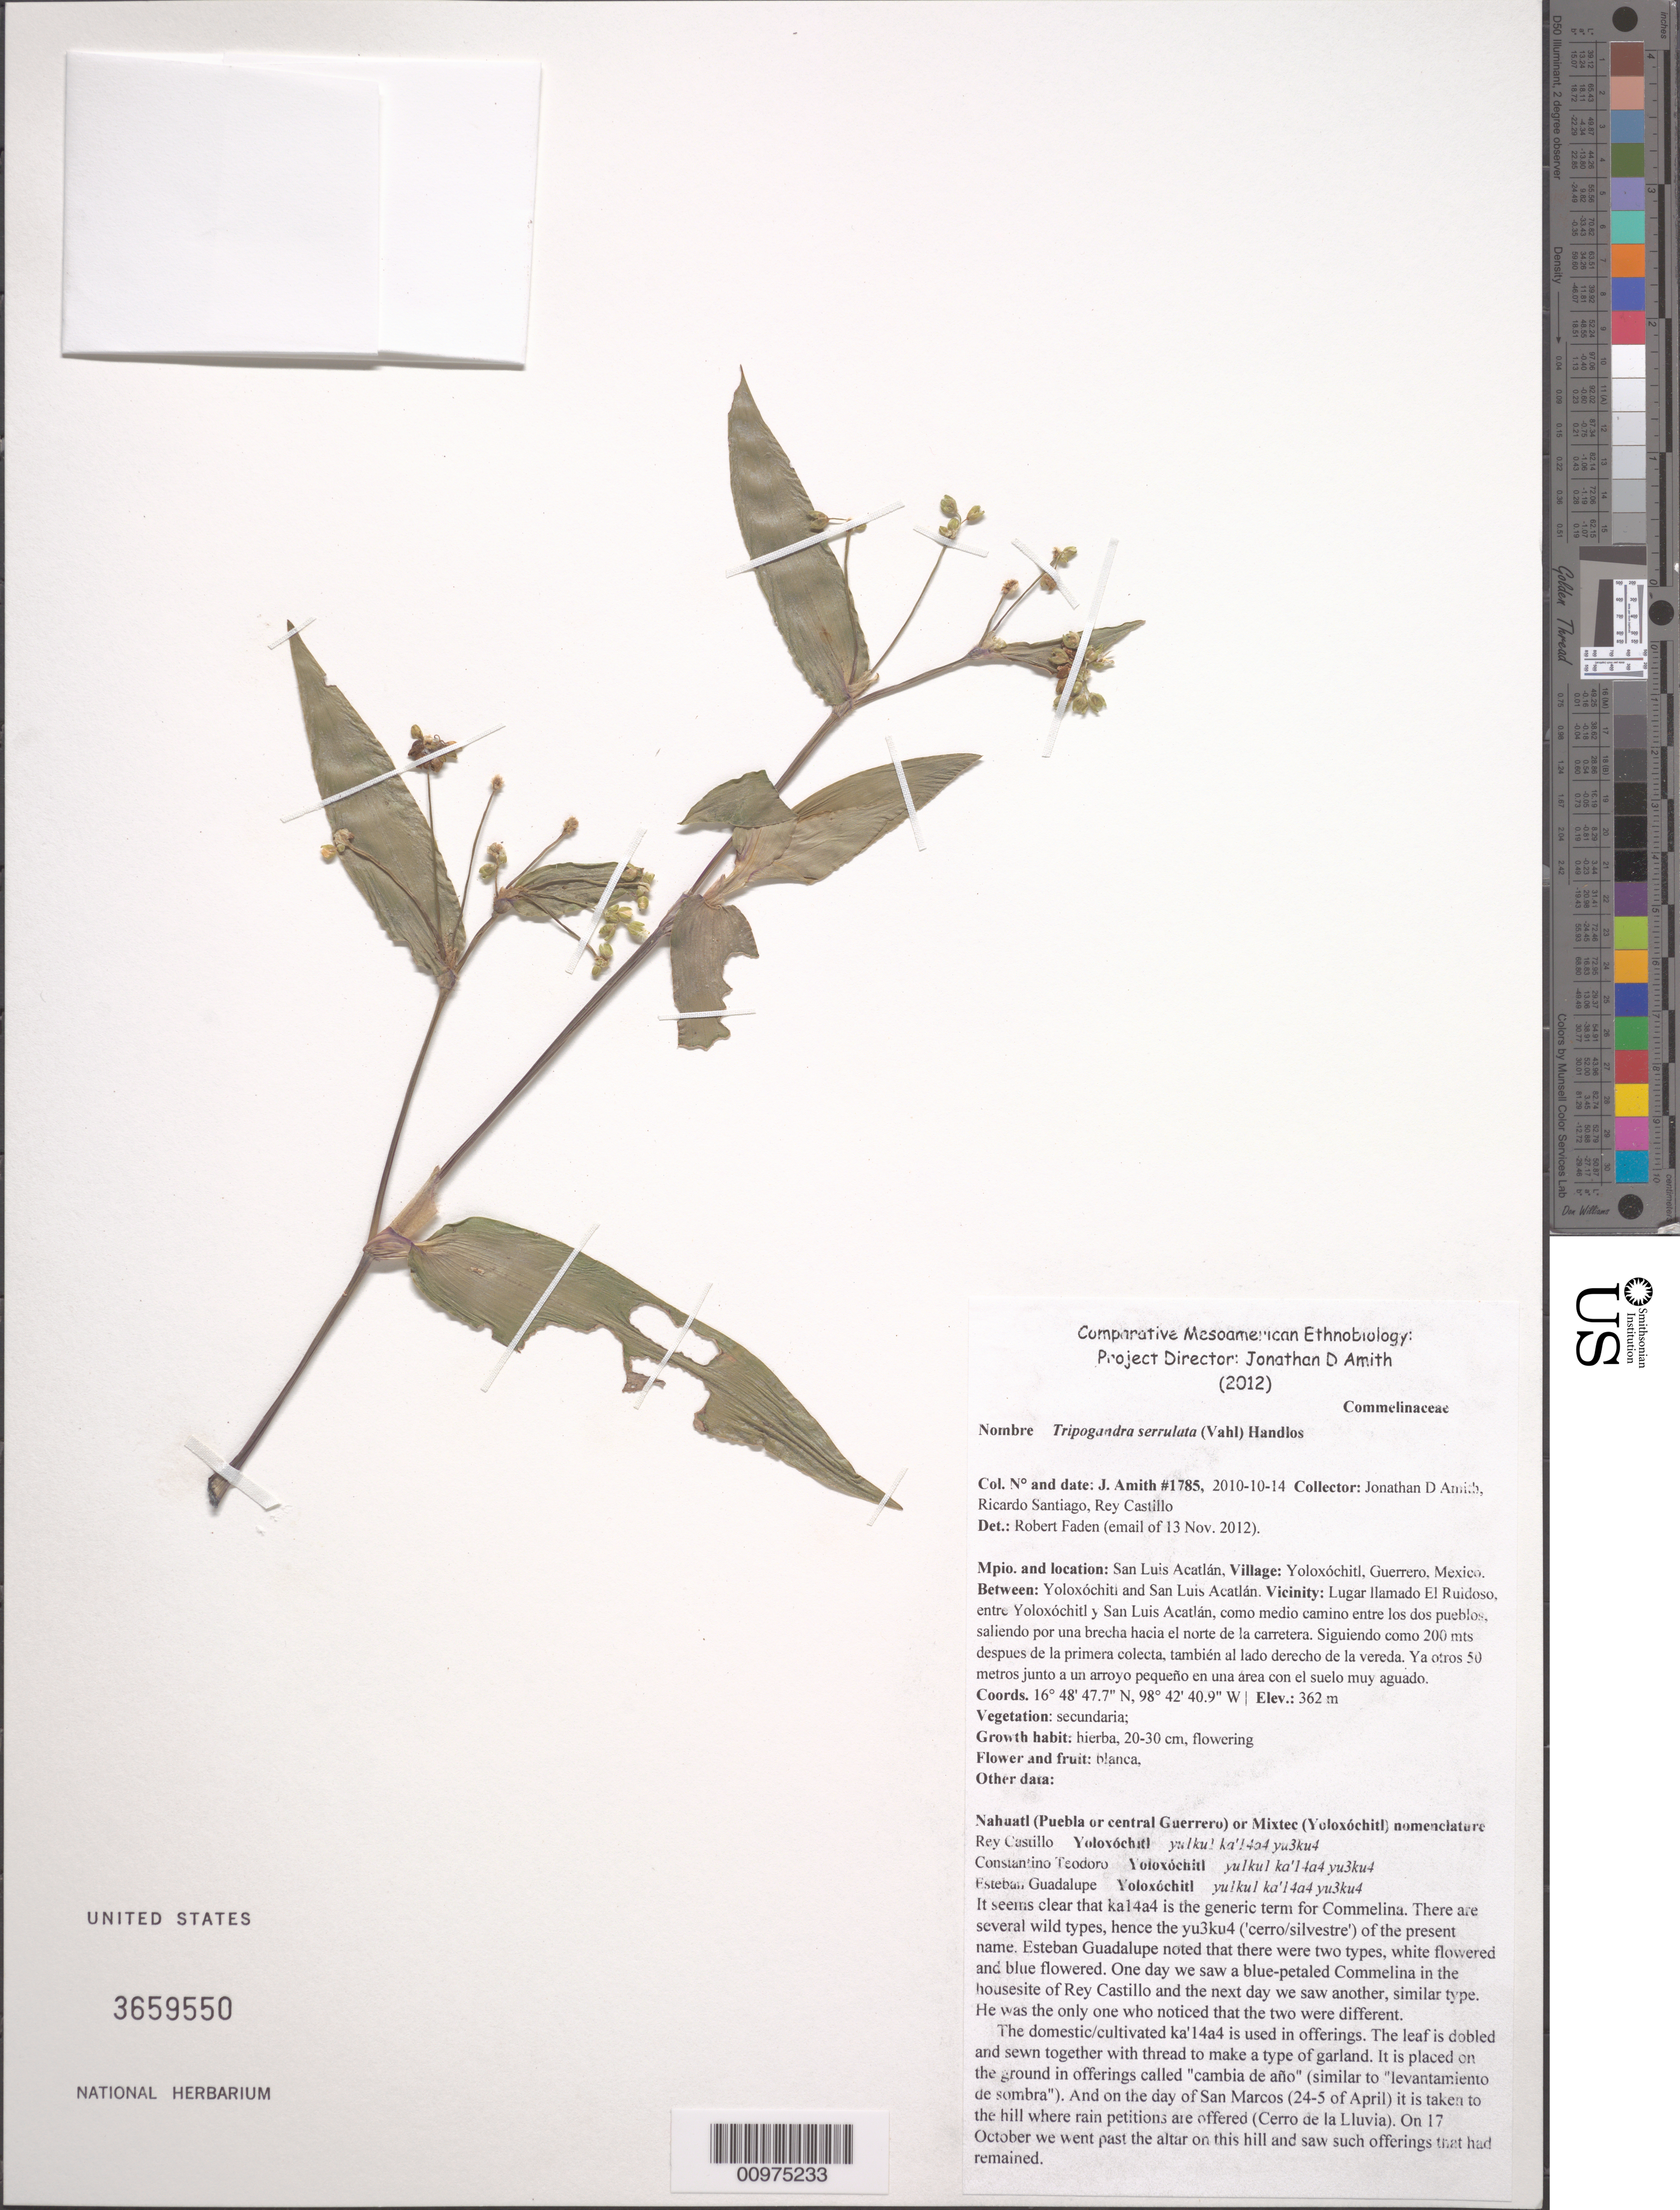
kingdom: Plantae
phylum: Tracheophyta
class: Liliopsida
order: Commelinales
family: Commelinaceae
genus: Tripogandra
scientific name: Tripogandra serrulata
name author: (Vahl) Handlos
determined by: Faden, Robert B., (US), Smithsonian Institution - National Museum of Natural History (UNITED STATES)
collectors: J. D. Amith, R. Santiago & R. Castillo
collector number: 1785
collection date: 2010-10-14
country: Mexico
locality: San Luis Acatlan, Village: Yoloxochitl, Guerrero, Mexico. Between: Yoloxochitl and San Luis Acatlan. Vicinity: Lugar Ilamado El Ruidoso, entre Yoloxochitl y San Luis Adatlan, como medio camino entre los dos pueblos, saliendo por una brecha hacia el norte dee la fdarretera. Siguiendo como 200 mts despues ee laq primera doledta, tambien al lado derecho de la vereda. Ya otros 50 metros junto a un arroyo pequeno en una area con el suelo muy aguado.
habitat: secundaria;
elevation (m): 362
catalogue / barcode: US 3659550